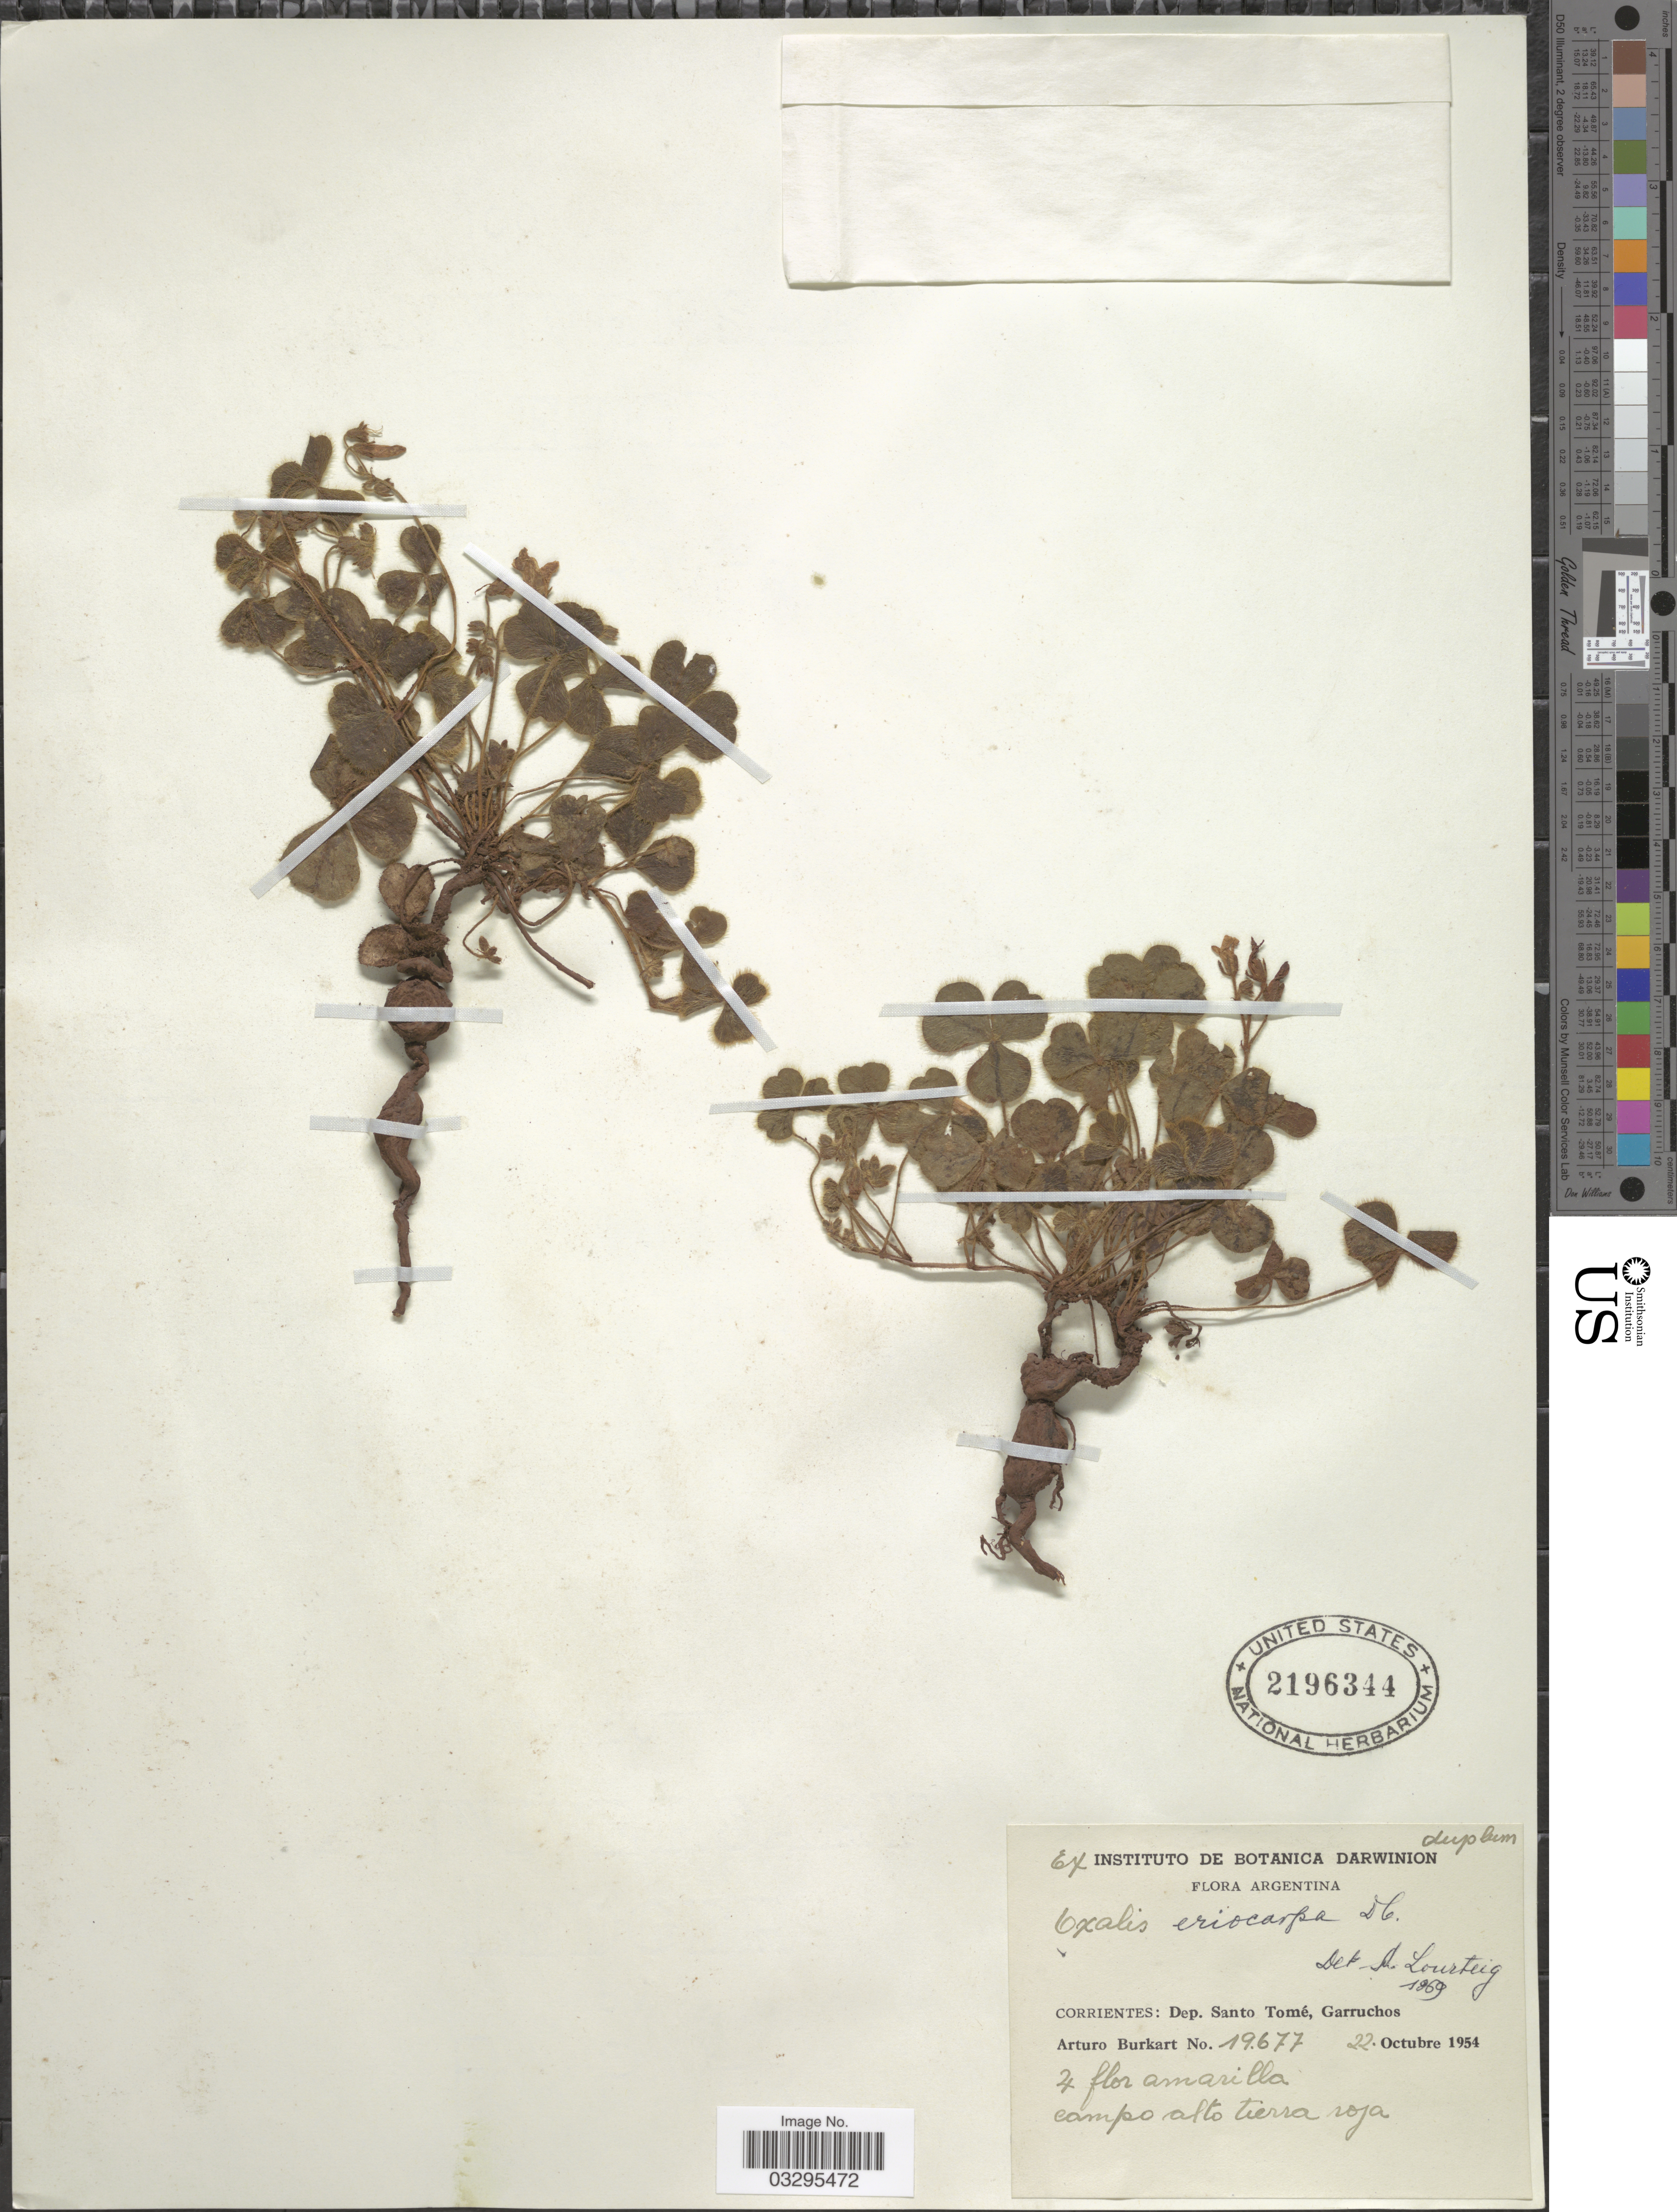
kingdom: Plantae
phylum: Tracheophyta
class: Magnoliopsida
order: Oxalidales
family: Oxalidaceae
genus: Oxalis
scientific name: Oxalis eriocarpa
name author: DC.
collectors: A. E. Burkart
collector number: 19677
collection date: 1954-10-22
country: Argentina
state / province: Corrientes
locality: Dep. Santo Tomé, Garruchos.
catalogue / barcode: US 2196344